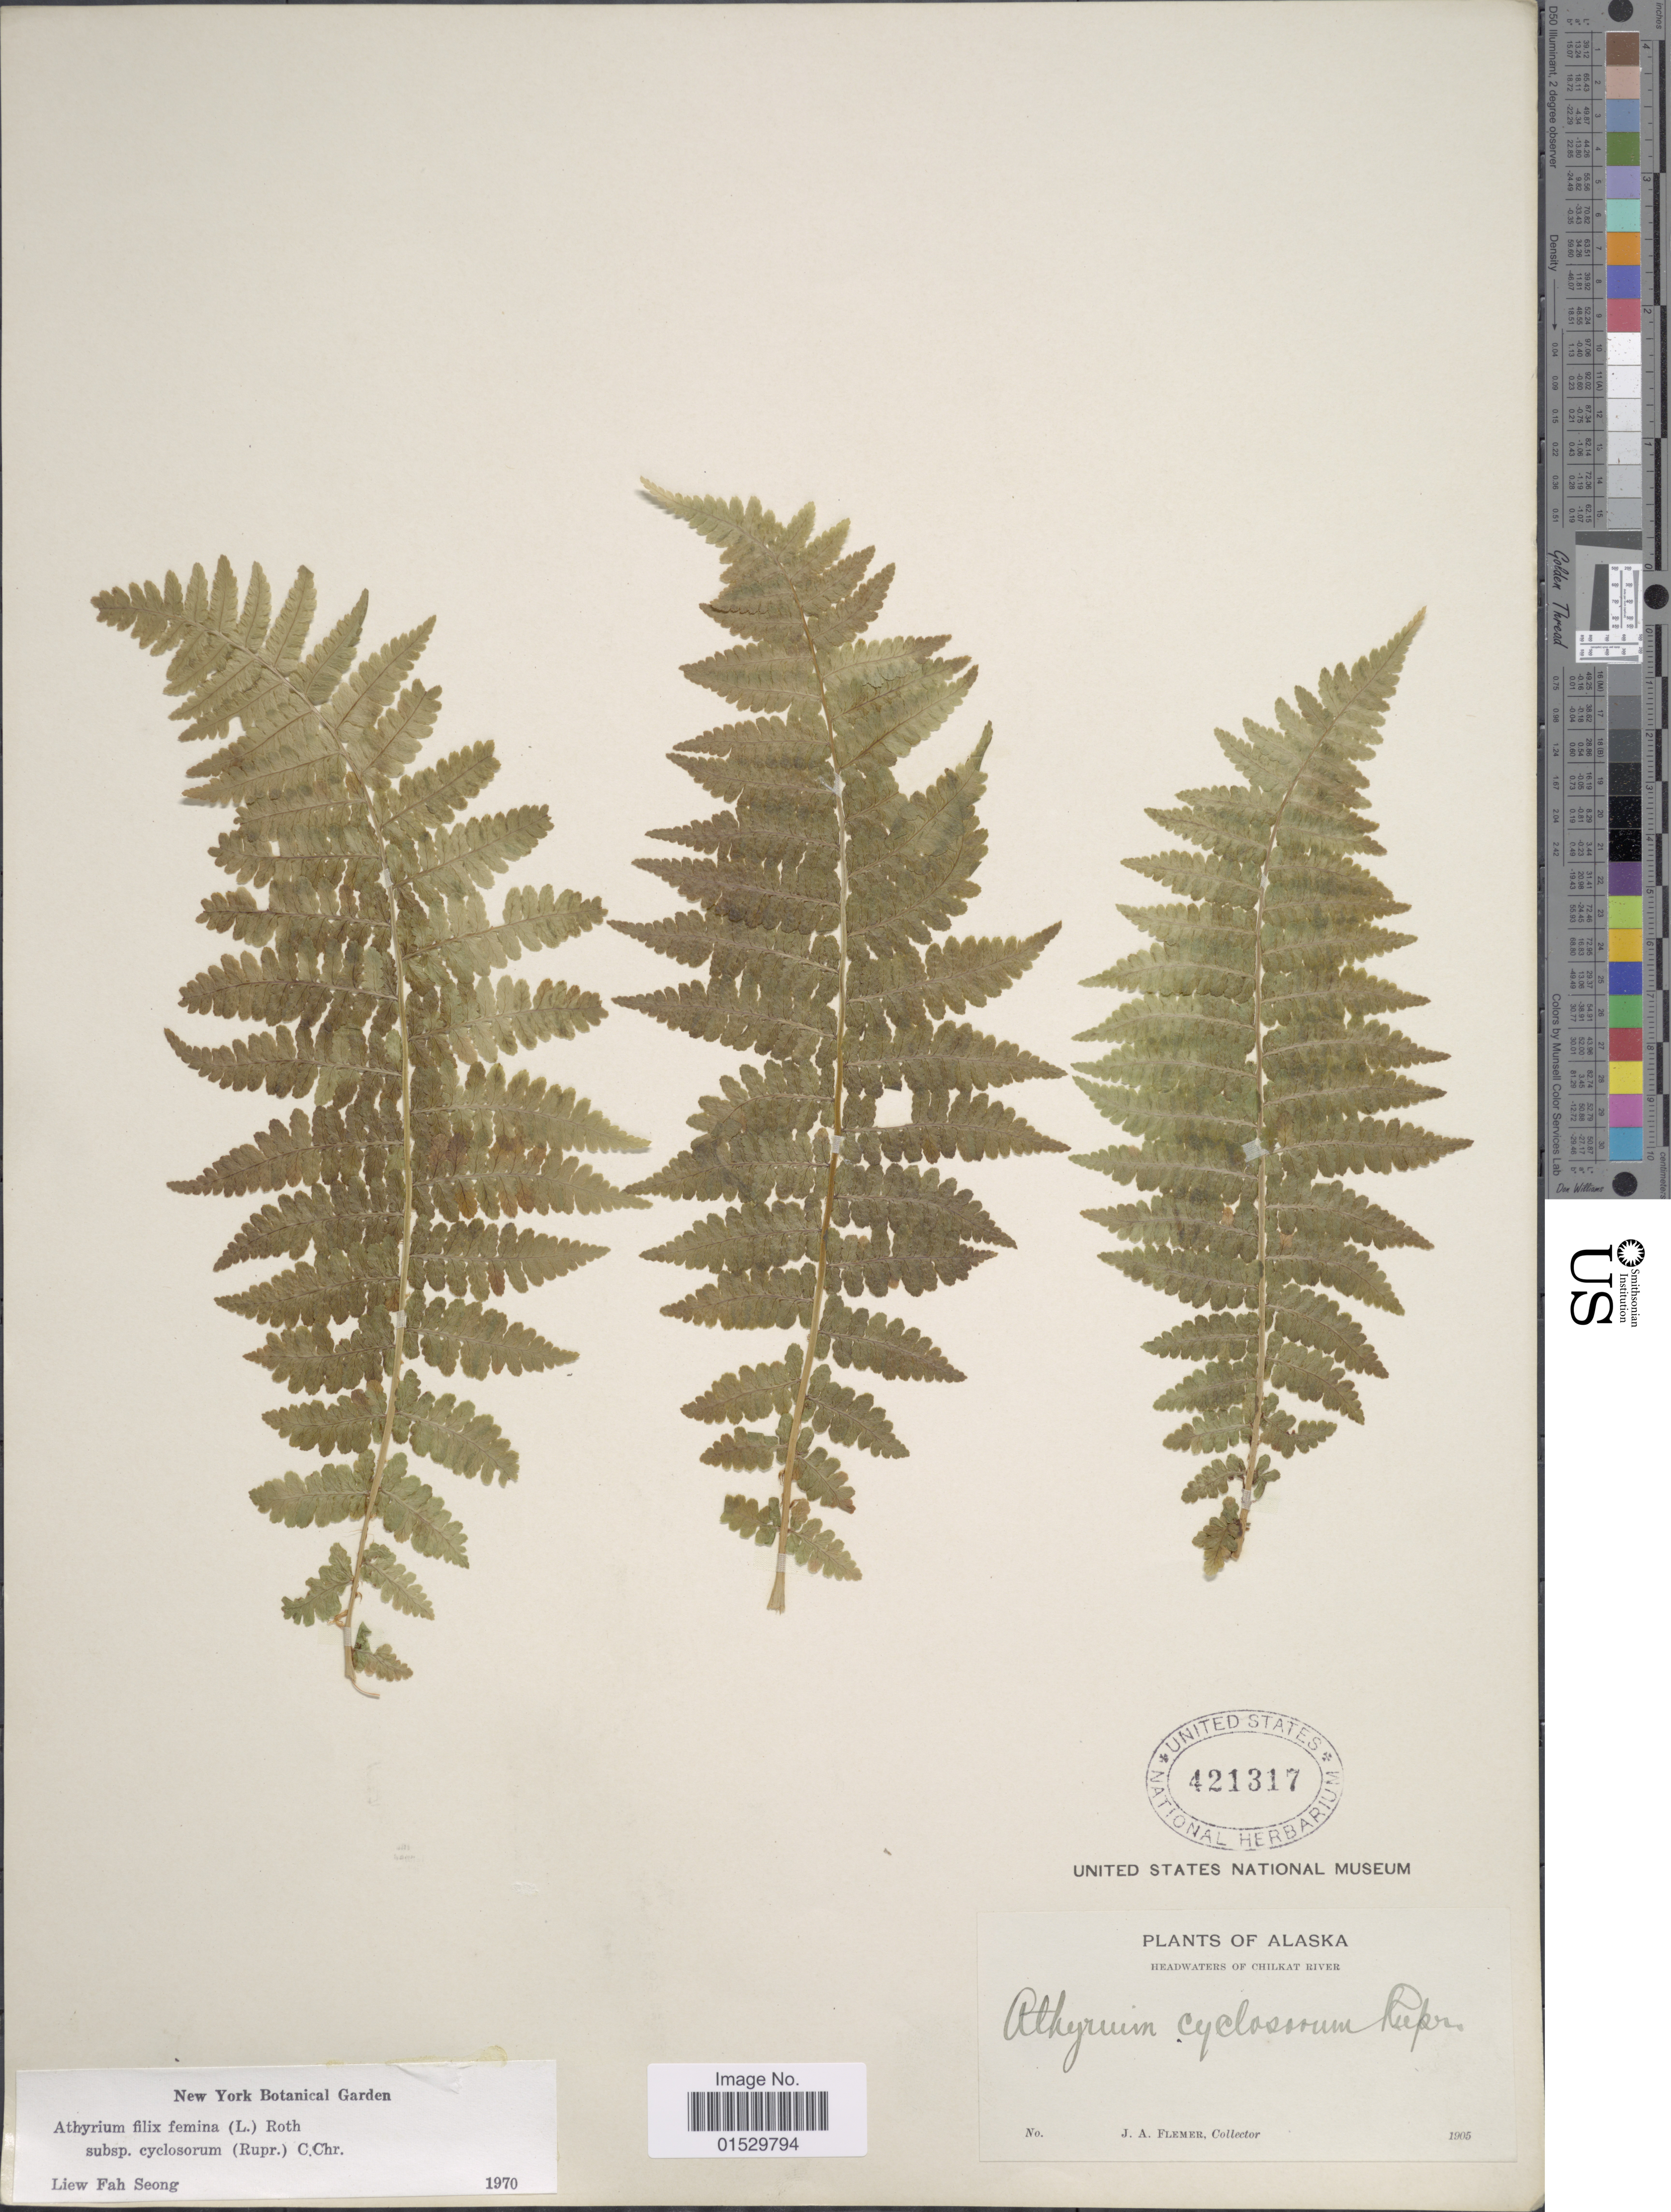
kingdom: Plantae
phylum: Tracheophyta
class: Polypodiopsida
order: Polypodiales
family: Athyriaceae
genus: Athyrium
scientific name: Athyrium filix-femina subsp. cyclosorum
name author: (Rupr.) C. Chr.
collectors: J. Flemer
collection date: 1905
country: United States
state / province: Alaska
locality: Headwaters of Chilkat River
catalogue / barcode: US 421317